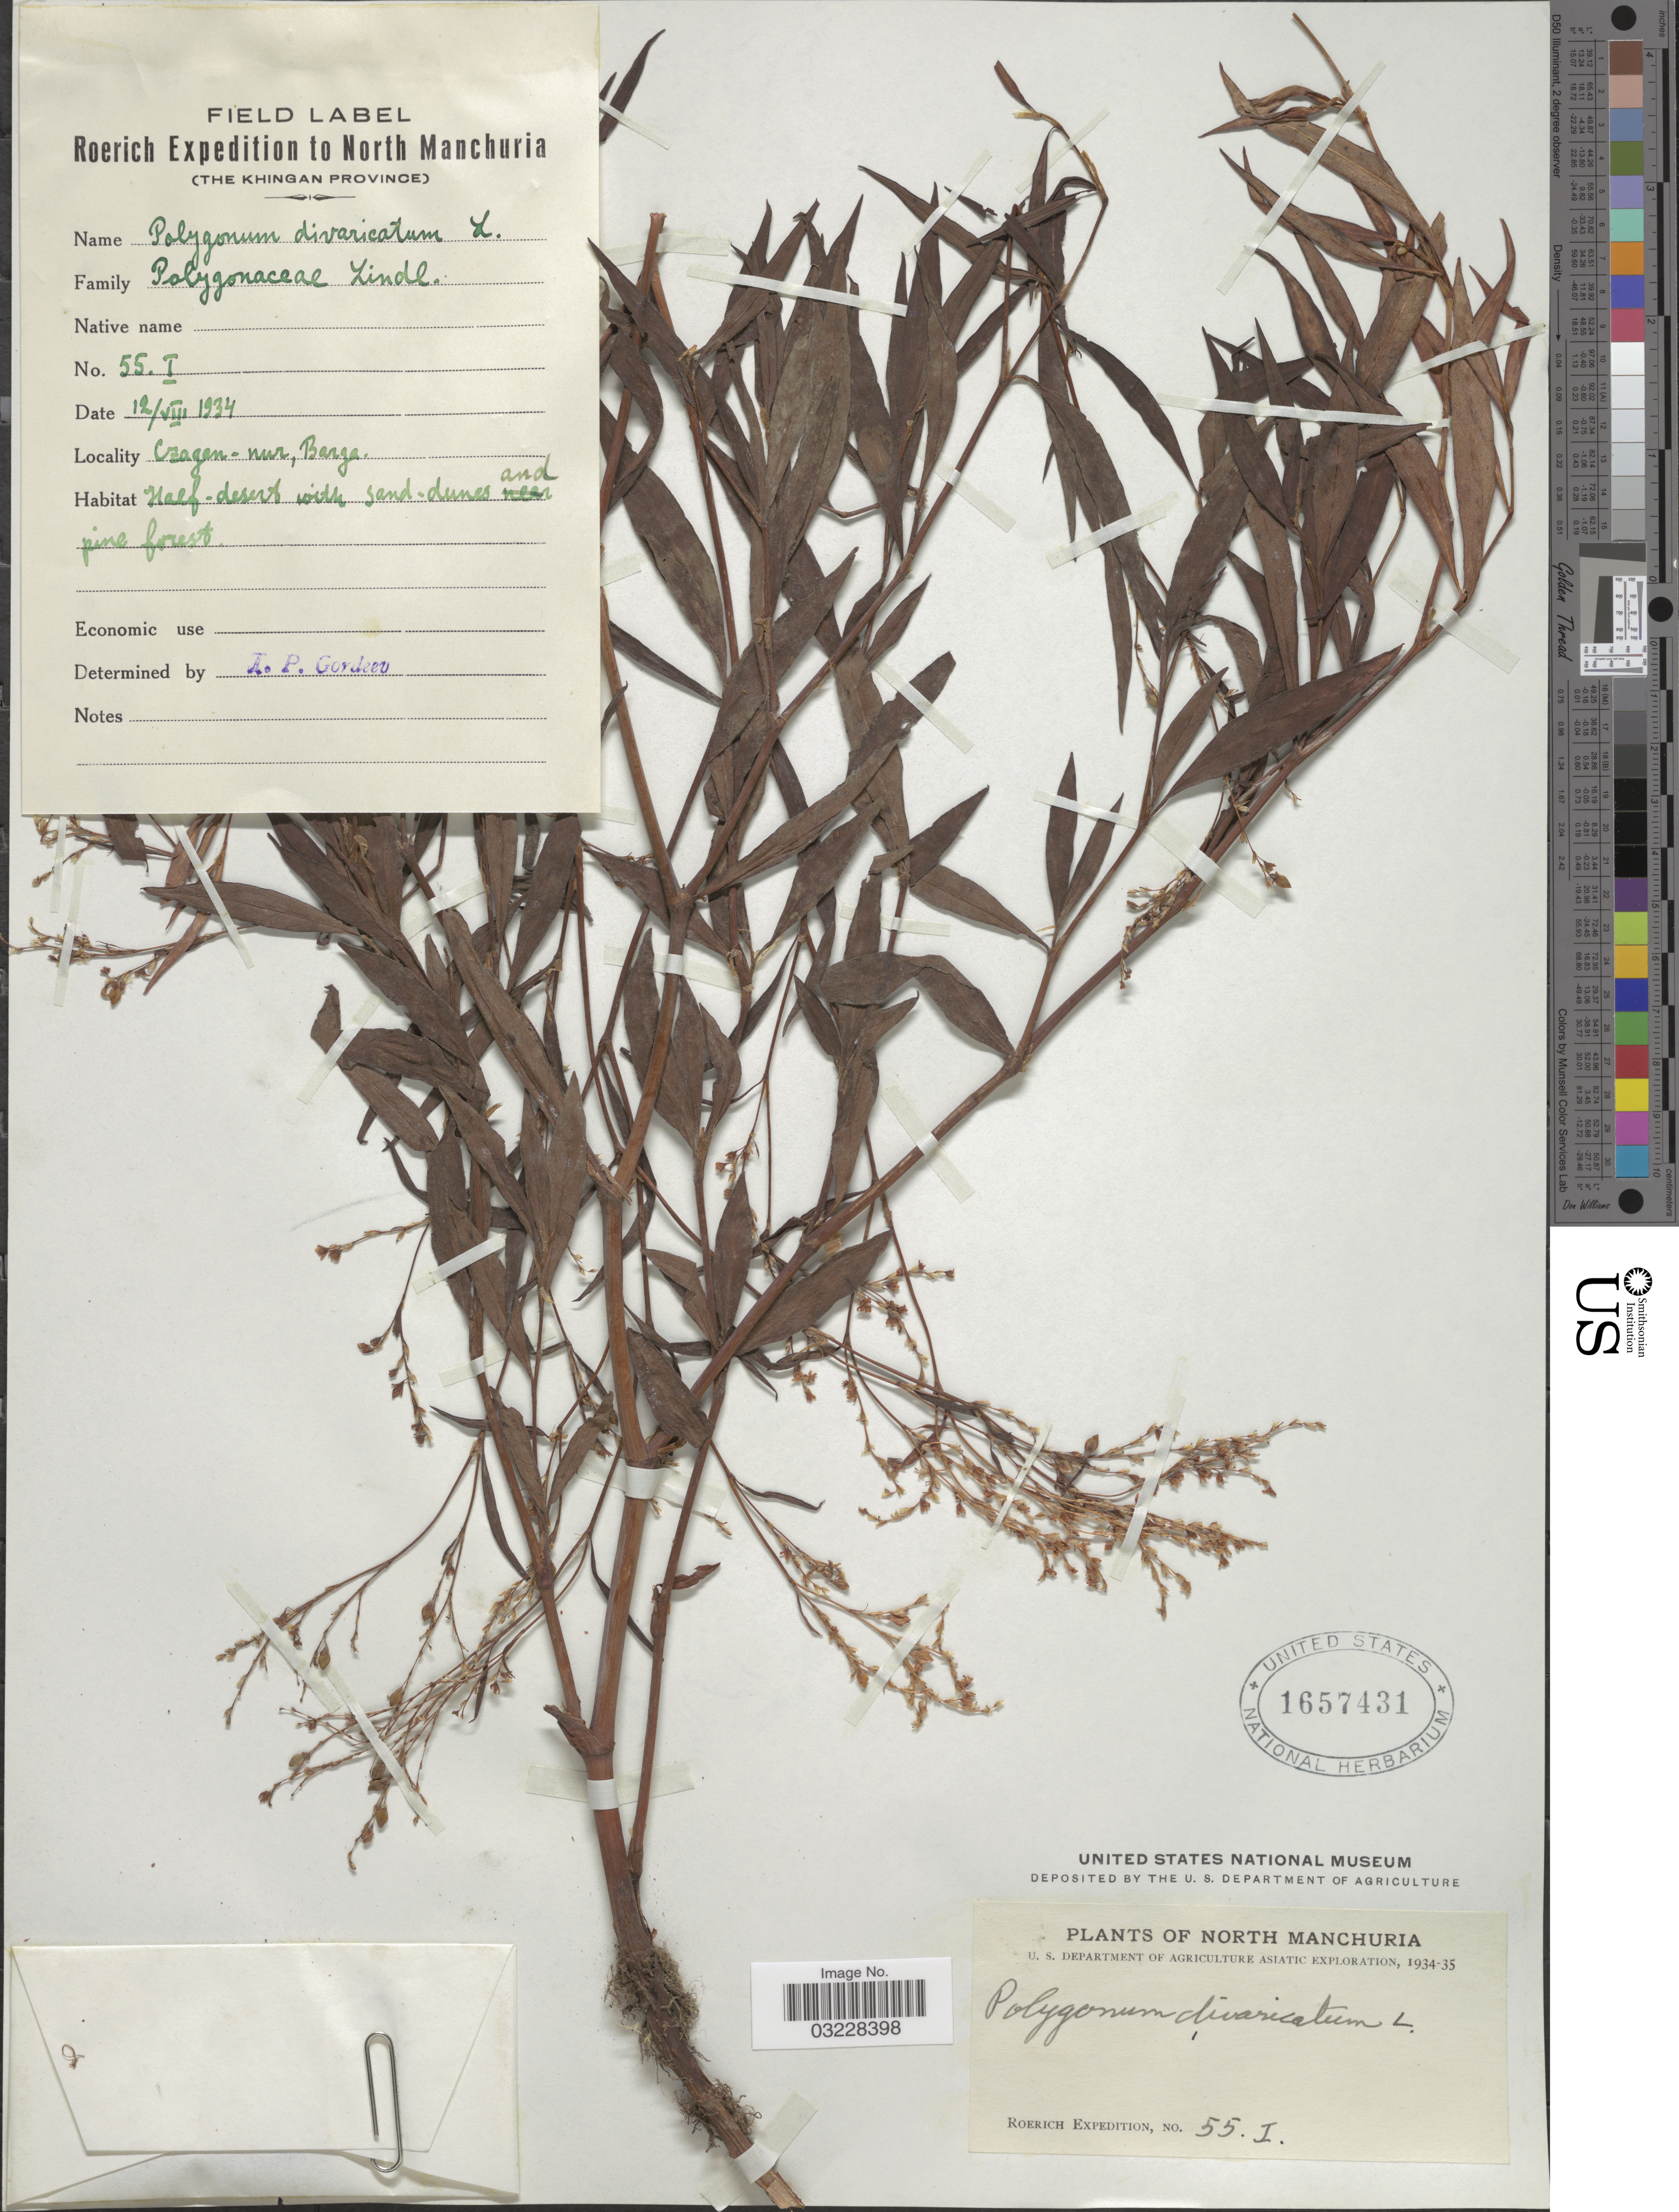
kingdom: Plantae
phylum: Tracheophyta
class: Magnoliopsida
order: Caryophyllales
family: Polygonaceae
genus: Koenigia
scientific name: Koenigia divaricata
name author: (L.) T.M. Schust. & Reveal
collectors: Roerich Expedition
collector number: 55.I.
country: China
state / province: Nei Monggol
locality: North Manchuria. Czagen-nur, Barga.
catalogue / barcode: US 1657431